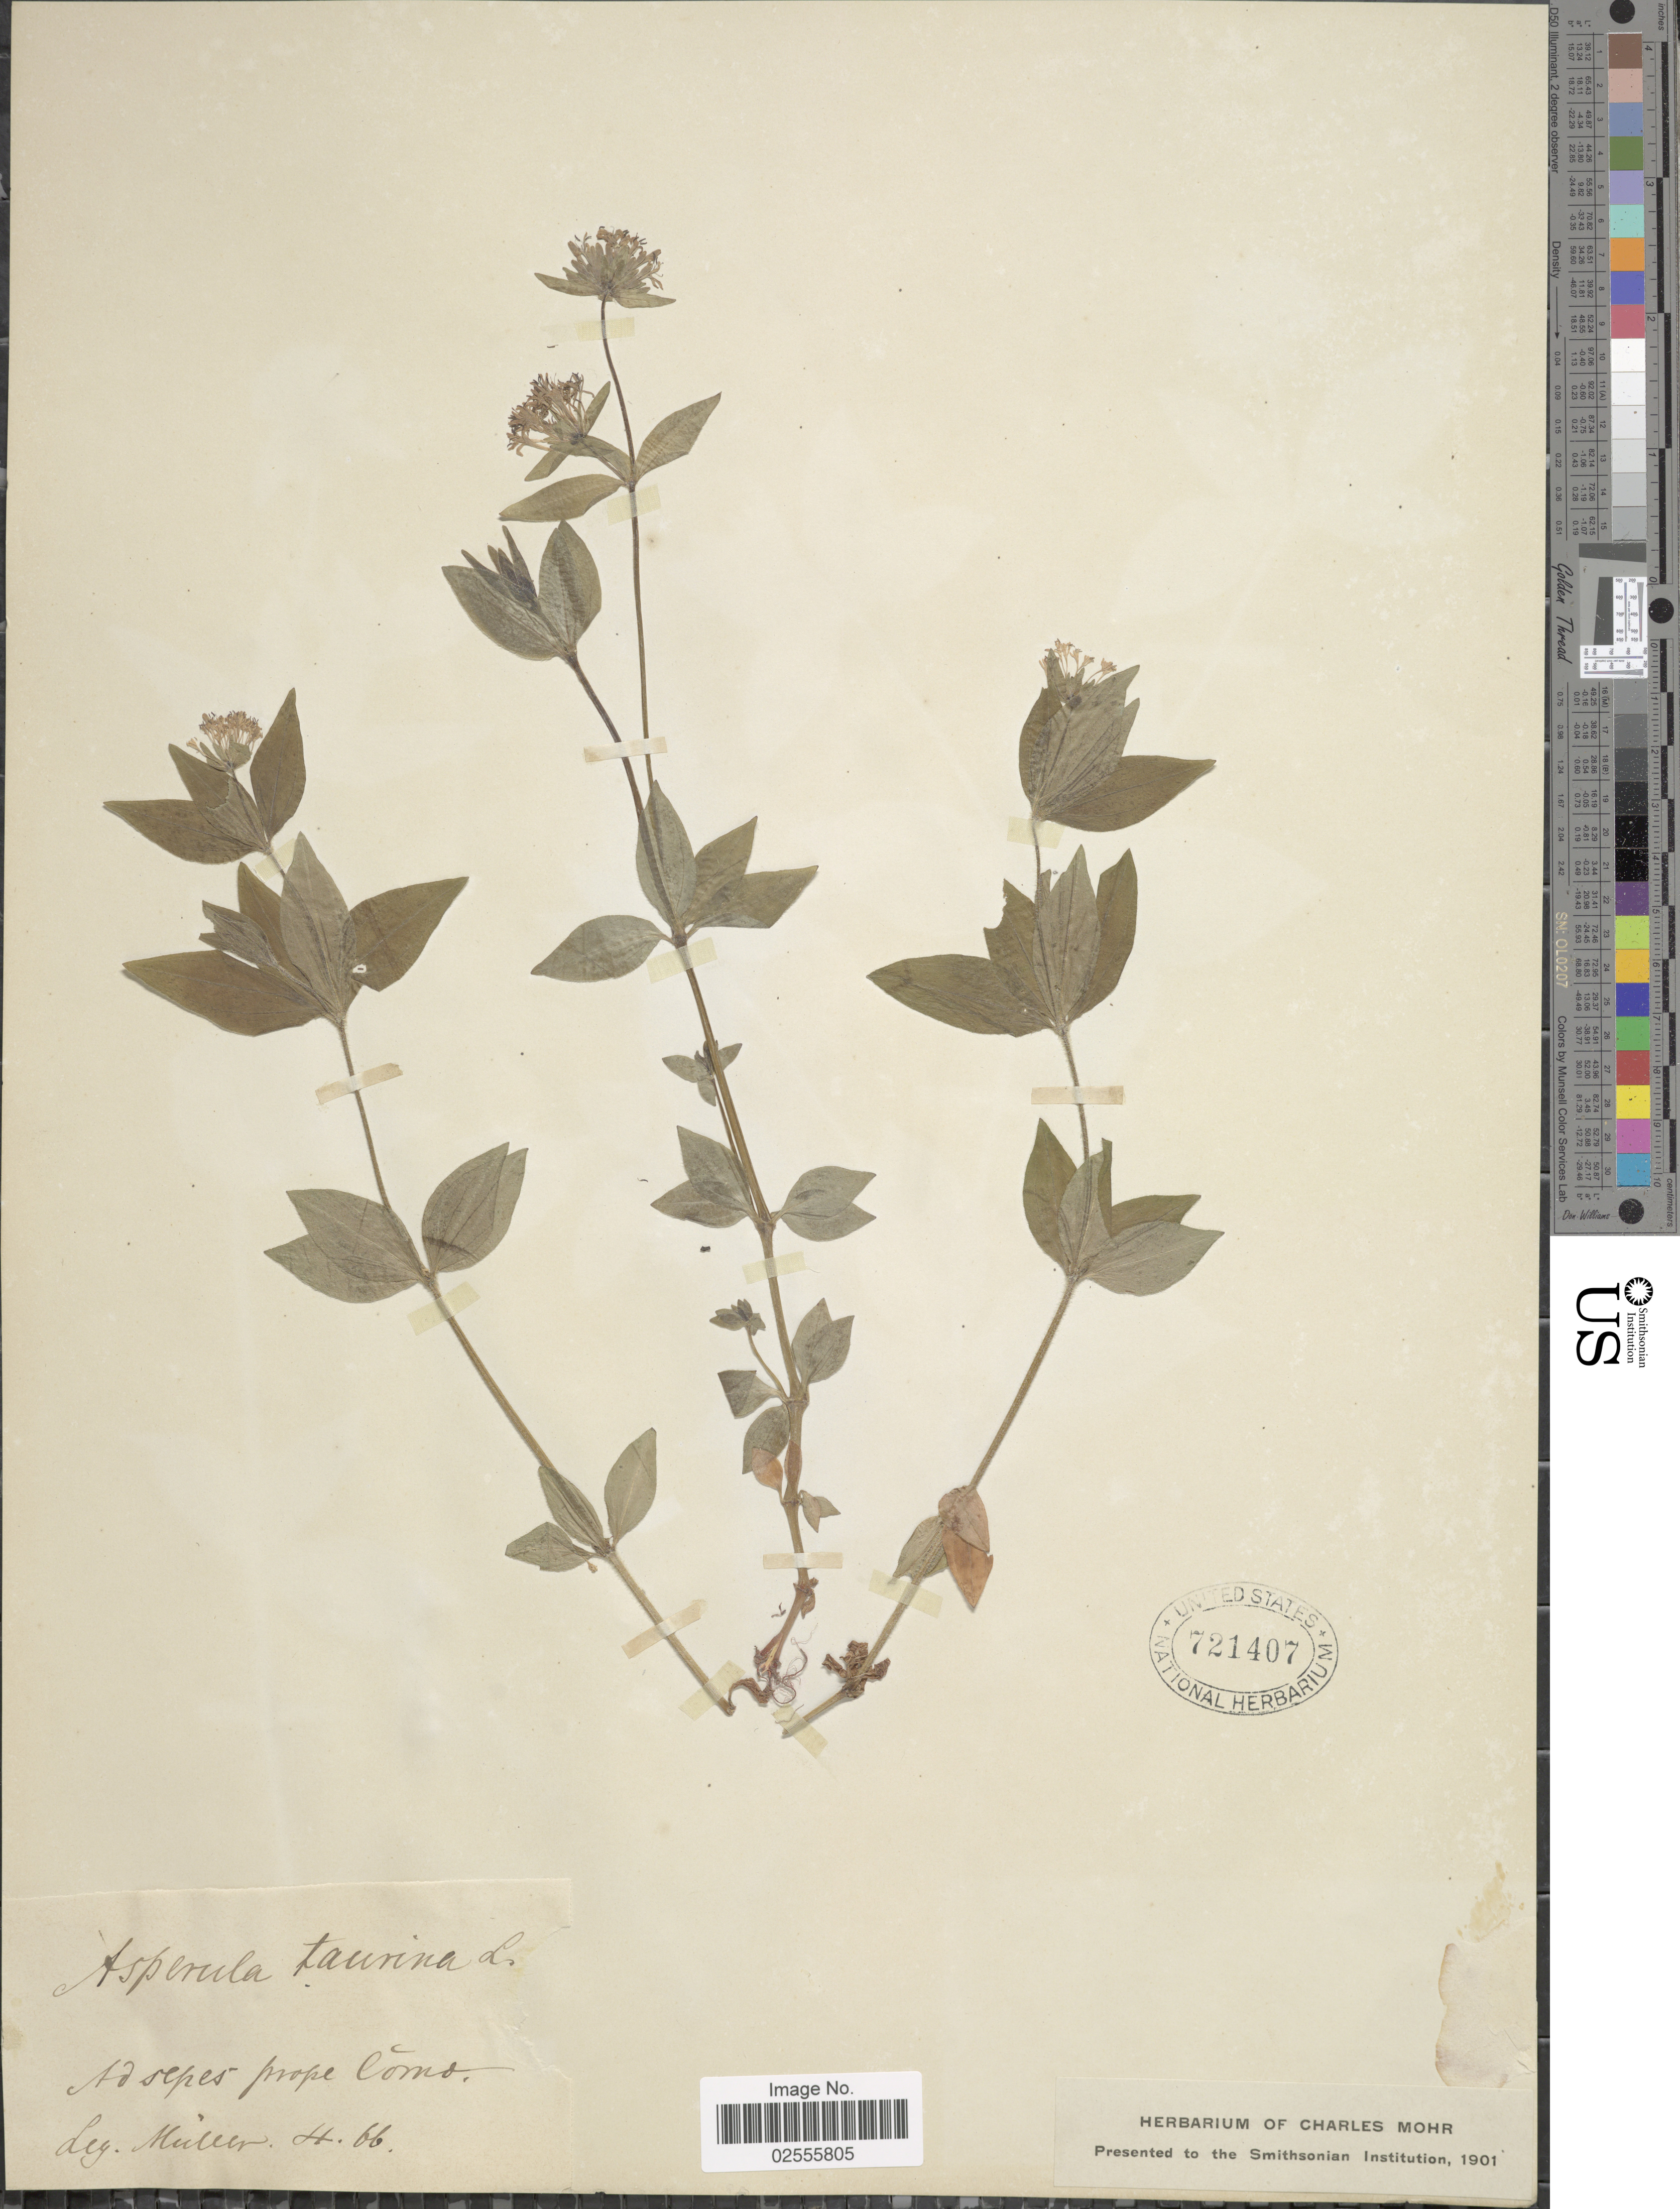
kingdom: Plantae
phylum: Tracheophyta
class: Magnoliopsida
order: Gentianales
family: Rubiaceae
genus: Asperula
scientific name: Asperula taurina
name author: L.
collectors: -- Müller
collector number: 4.66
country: Italy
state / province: Lombardy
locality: Ad sepes prope Como.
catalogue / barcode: US 721407